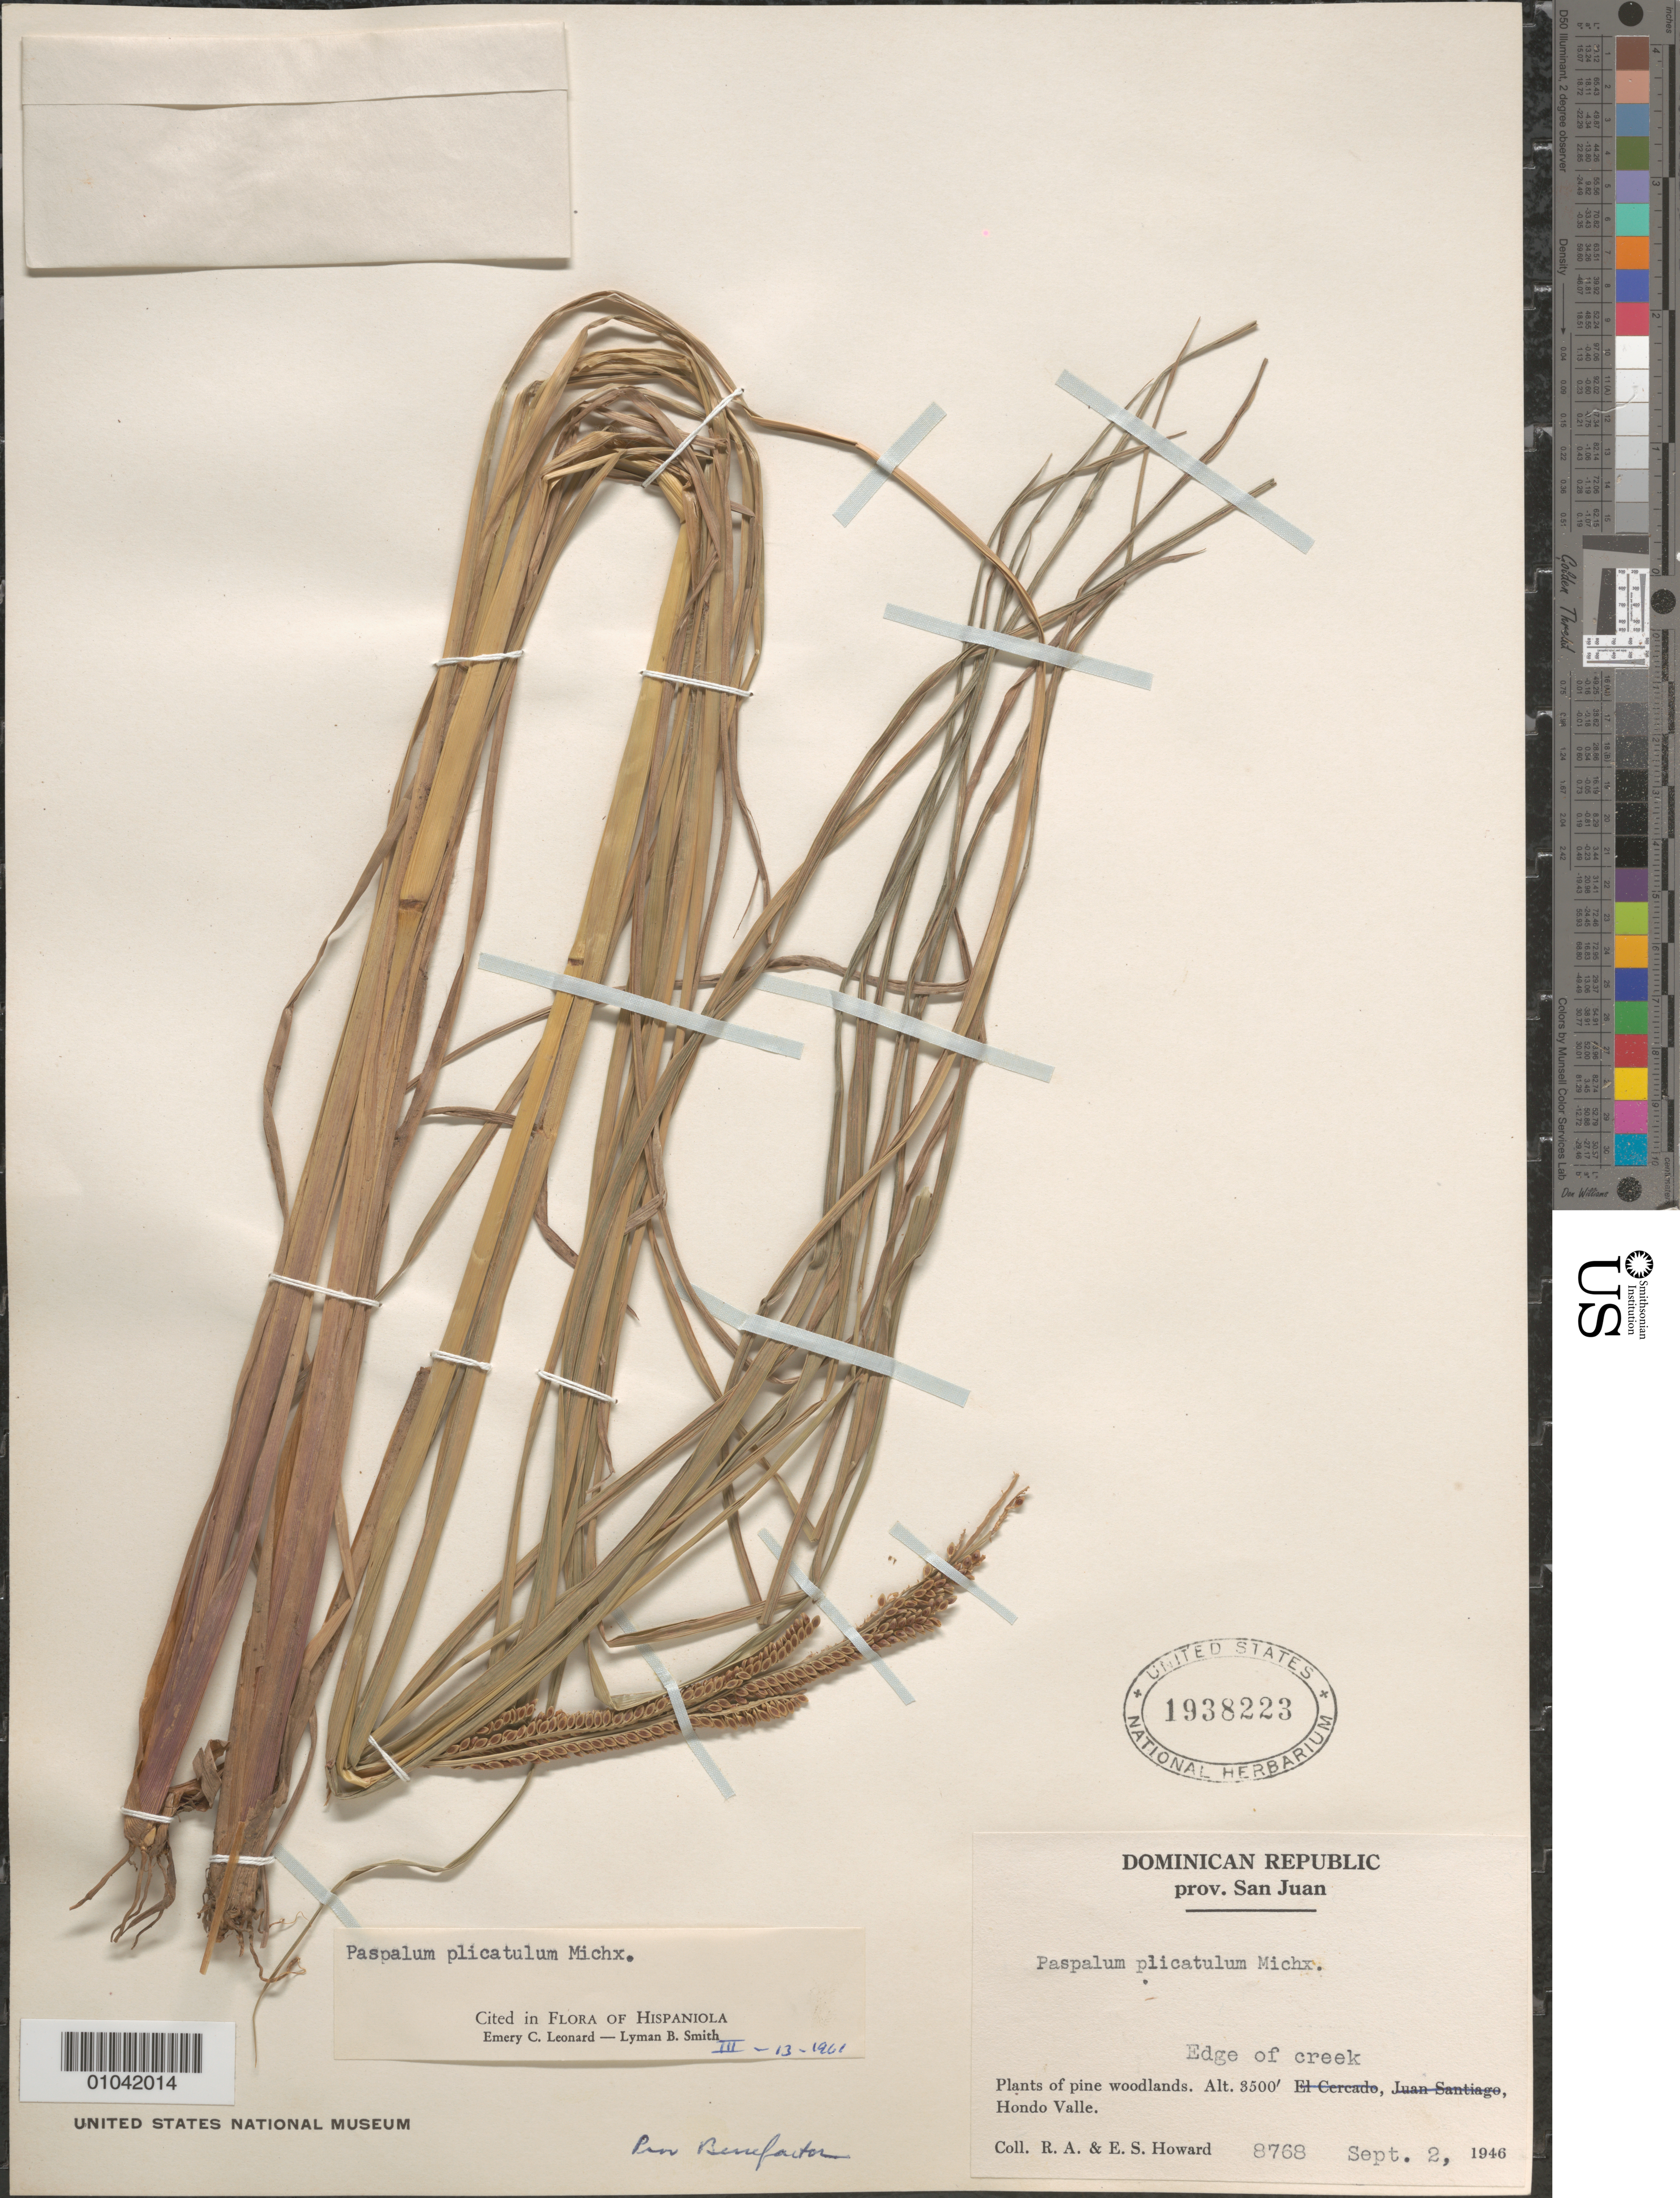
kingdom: Plantae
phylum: Tracheophyta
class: Liliopsida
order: Poales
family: Poaceae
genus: Paspalum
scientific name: Paspalum plicatulum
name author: Michx.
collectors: R. A. Howard & E. S. Howard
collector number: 8768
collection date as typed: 02 Sep 1946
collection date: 1946-09-02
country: Dominican Republic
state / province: San Juan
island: Hispaniola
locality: Hondo Valle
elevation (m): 1067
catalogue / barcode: US 1938223